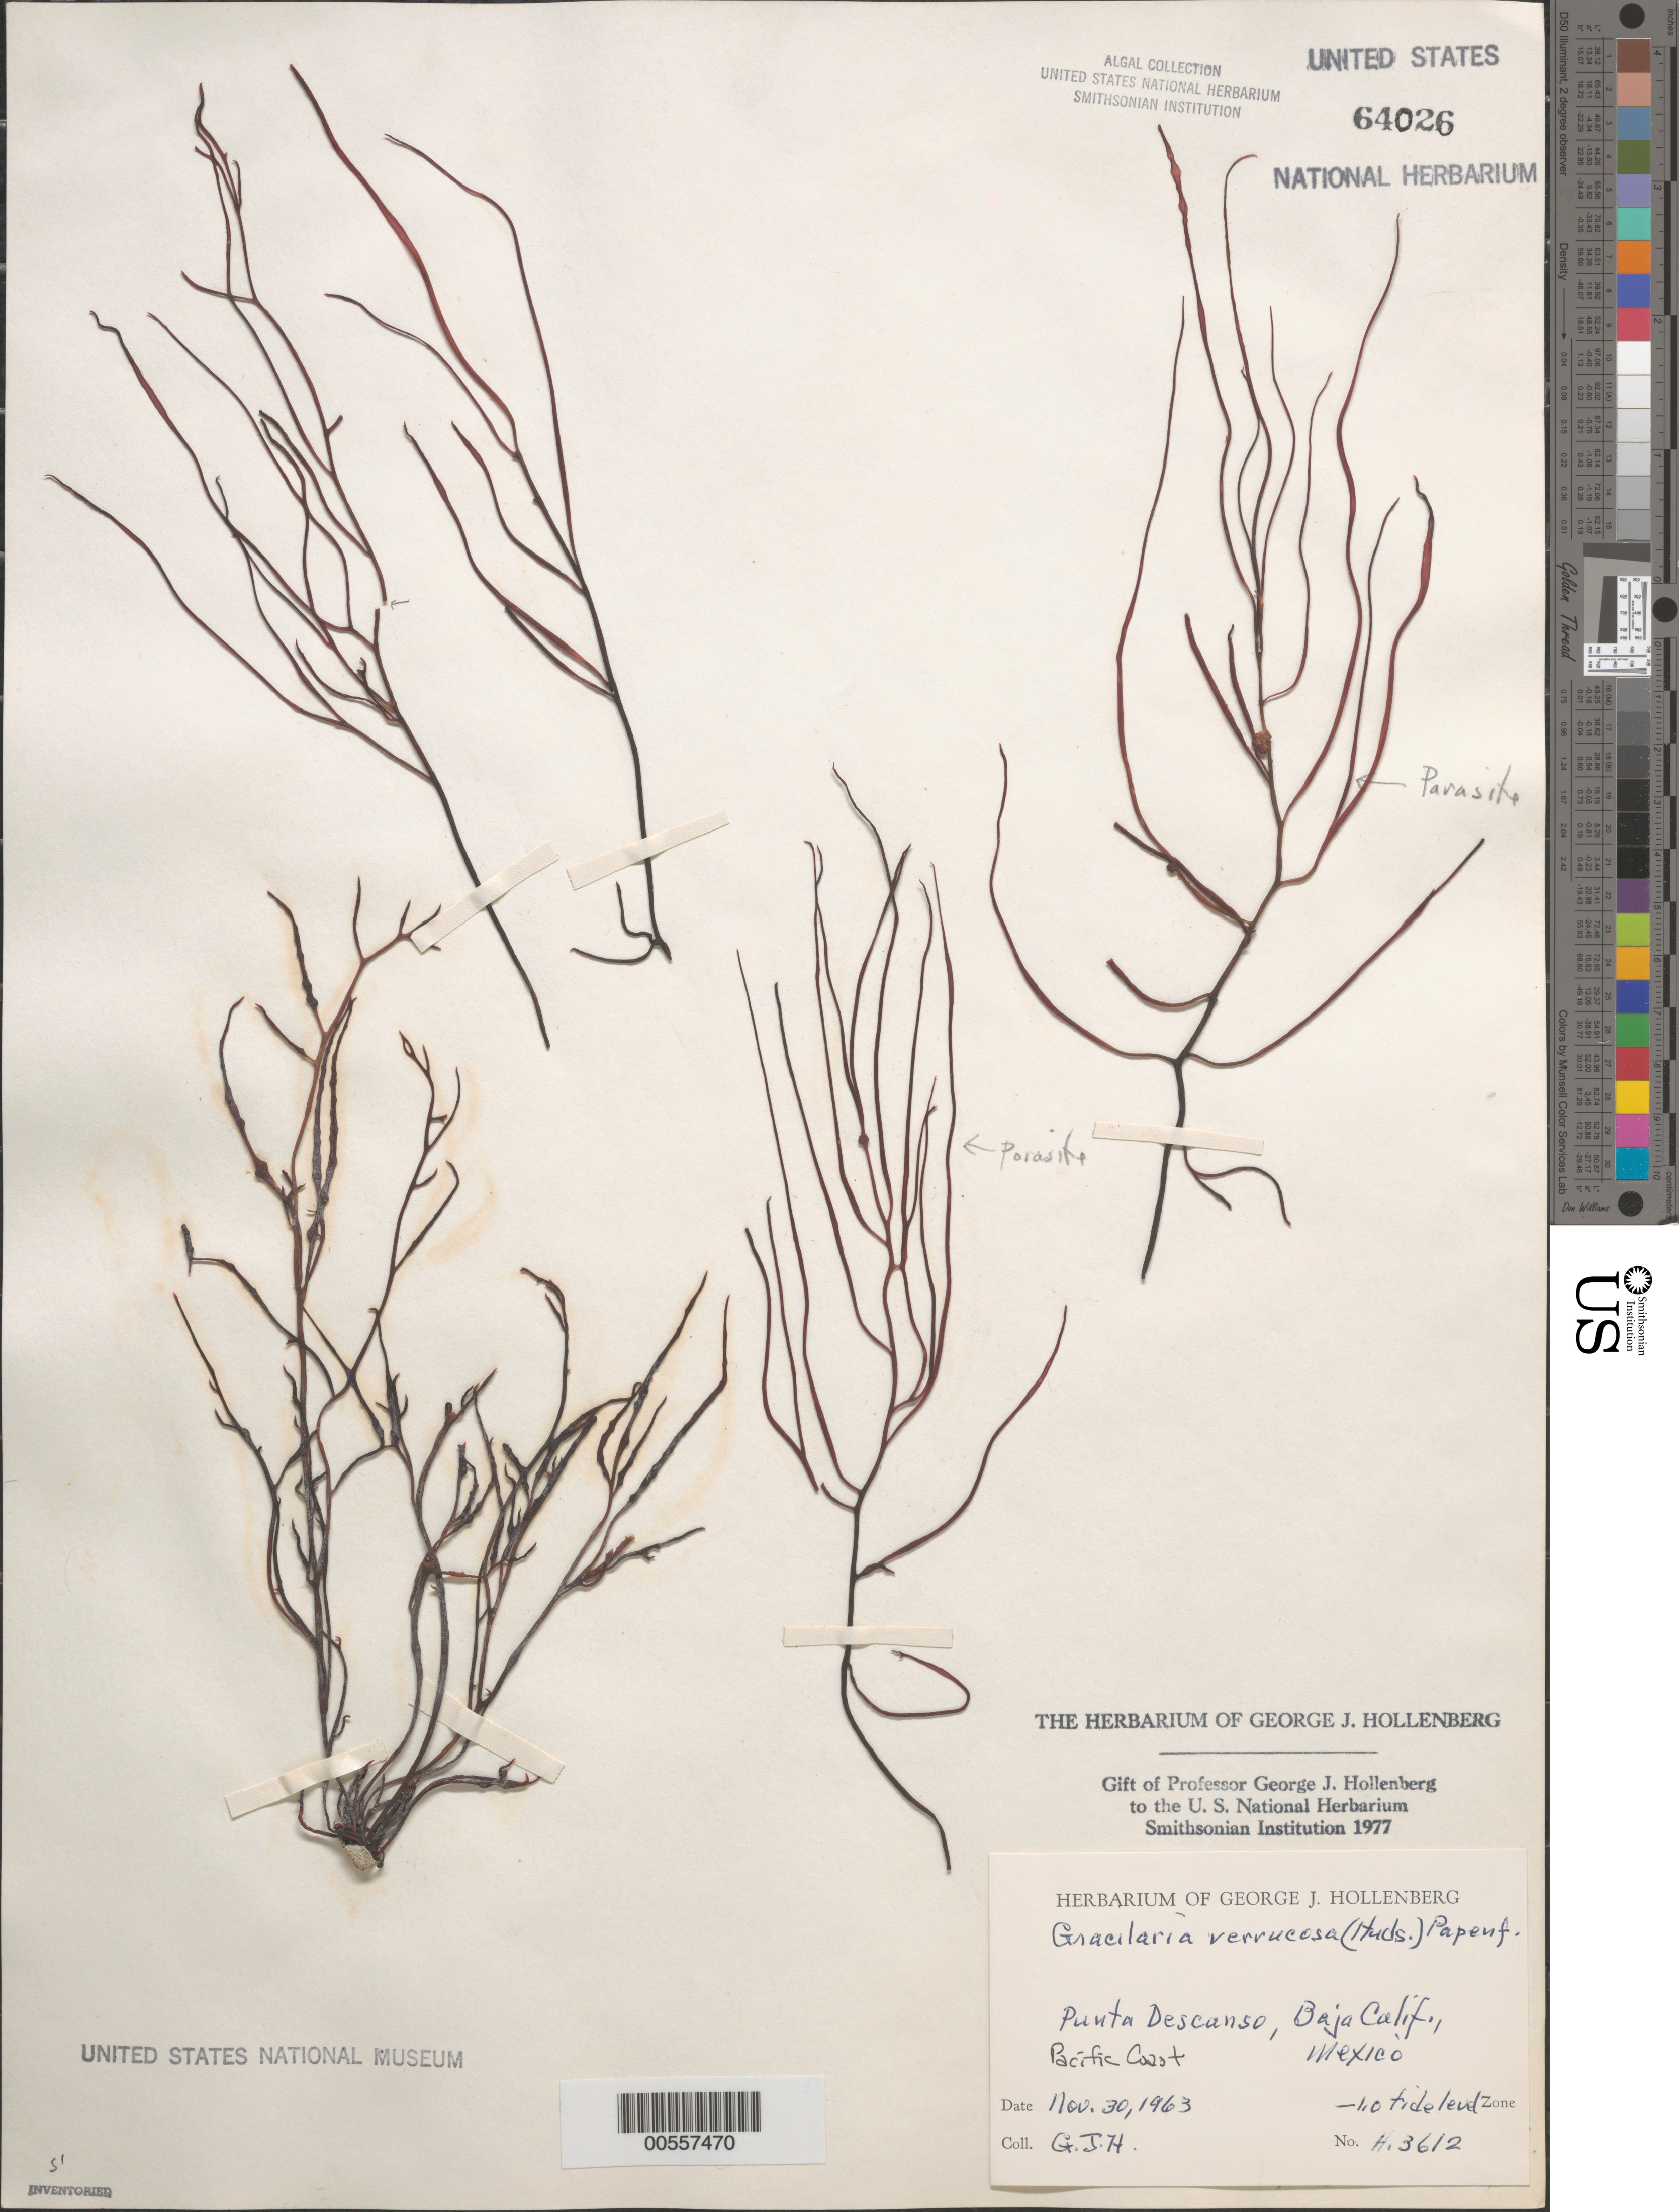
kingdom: Plantae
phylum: Rhodophyta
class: Florideophyceae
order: Gracilariales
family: Gracilariaceae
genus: Gracilariopsis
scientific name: Gracilariopsis longissima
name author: (S.G. Gmel.) Steentoft et al.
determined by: Algae name updating Project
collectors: G. Hollenberg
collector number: GJH 3612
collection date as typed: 30 Nov 1963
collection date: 1963-11-30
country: Mexico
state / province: Baja California Norte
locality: Punta Descanso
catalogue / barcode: US 64026